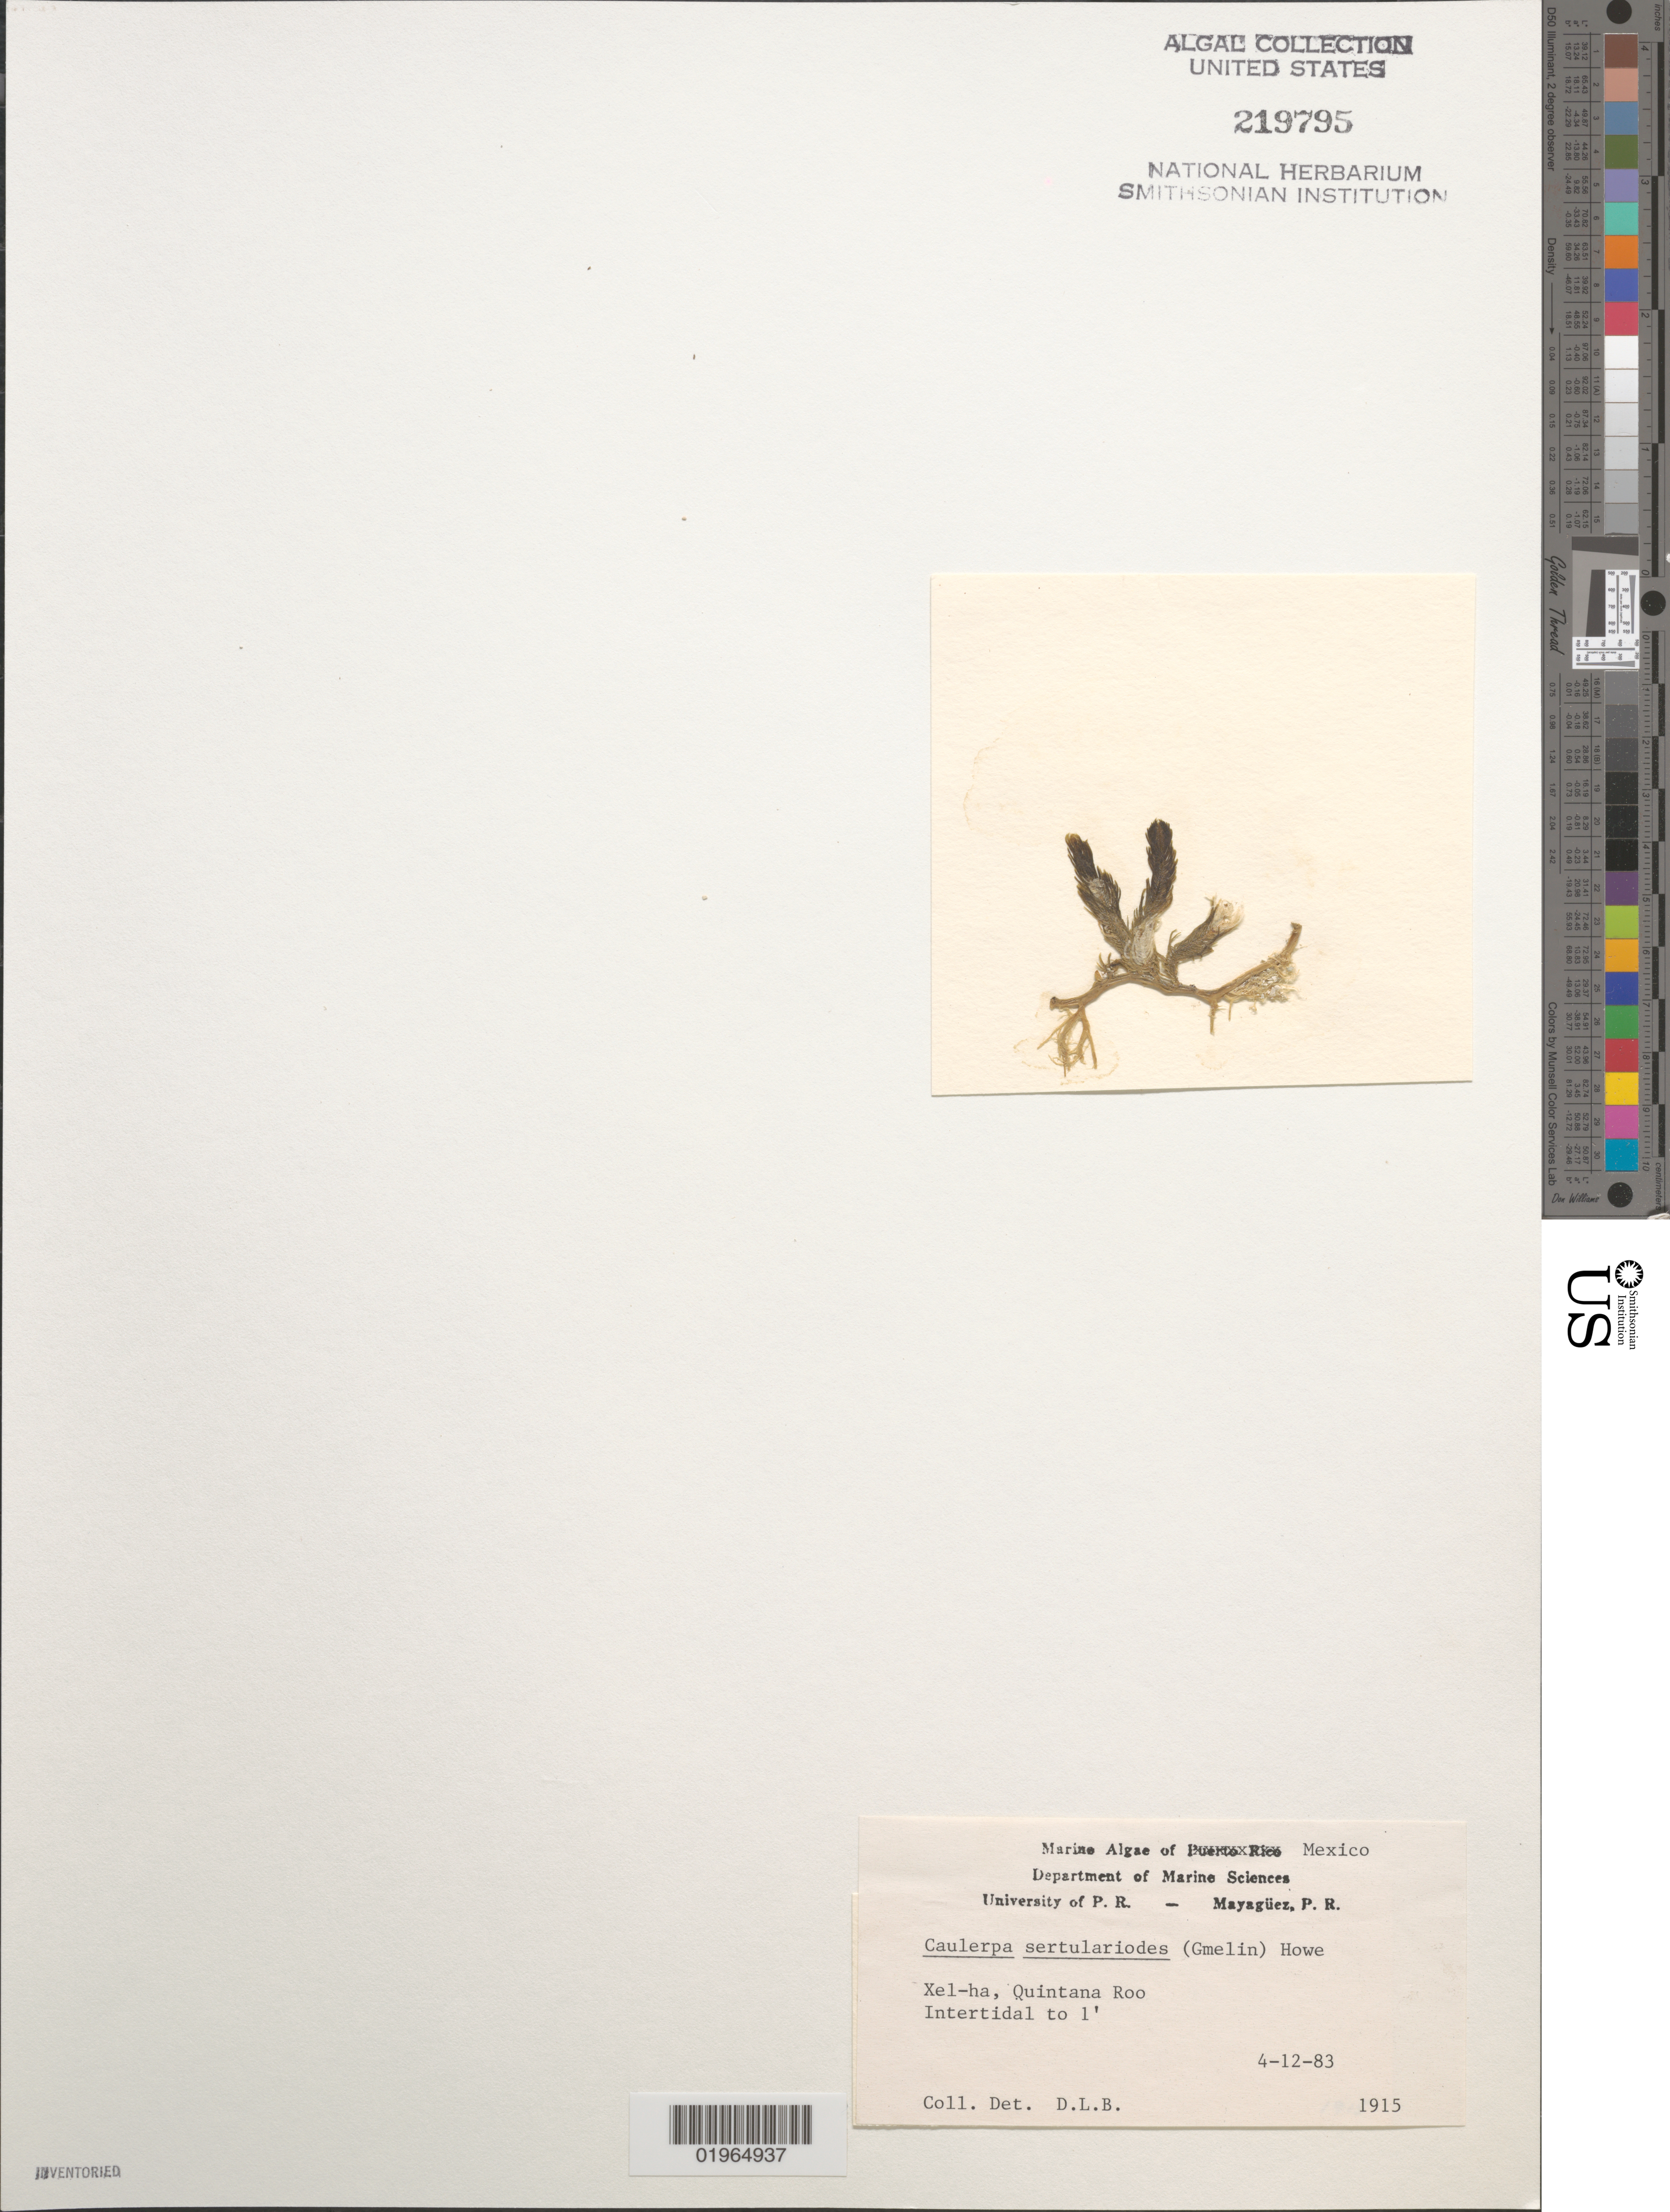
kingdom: Plantae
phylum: Chlorophyta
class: Ulvophyceae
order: Bryopsidales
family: Caulerpaceae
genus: Caulerpa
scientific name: Caulerpa sertularioides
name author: (S.G. Gmel.) M. Howe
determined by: Ballantine, D. L.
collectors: D.L. Ballantine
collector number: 1915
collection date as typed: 12 Apr 1983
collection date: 1983-04-12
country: Mexico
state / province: Quintana Roo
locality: Xel-ha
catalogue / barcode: US 219795